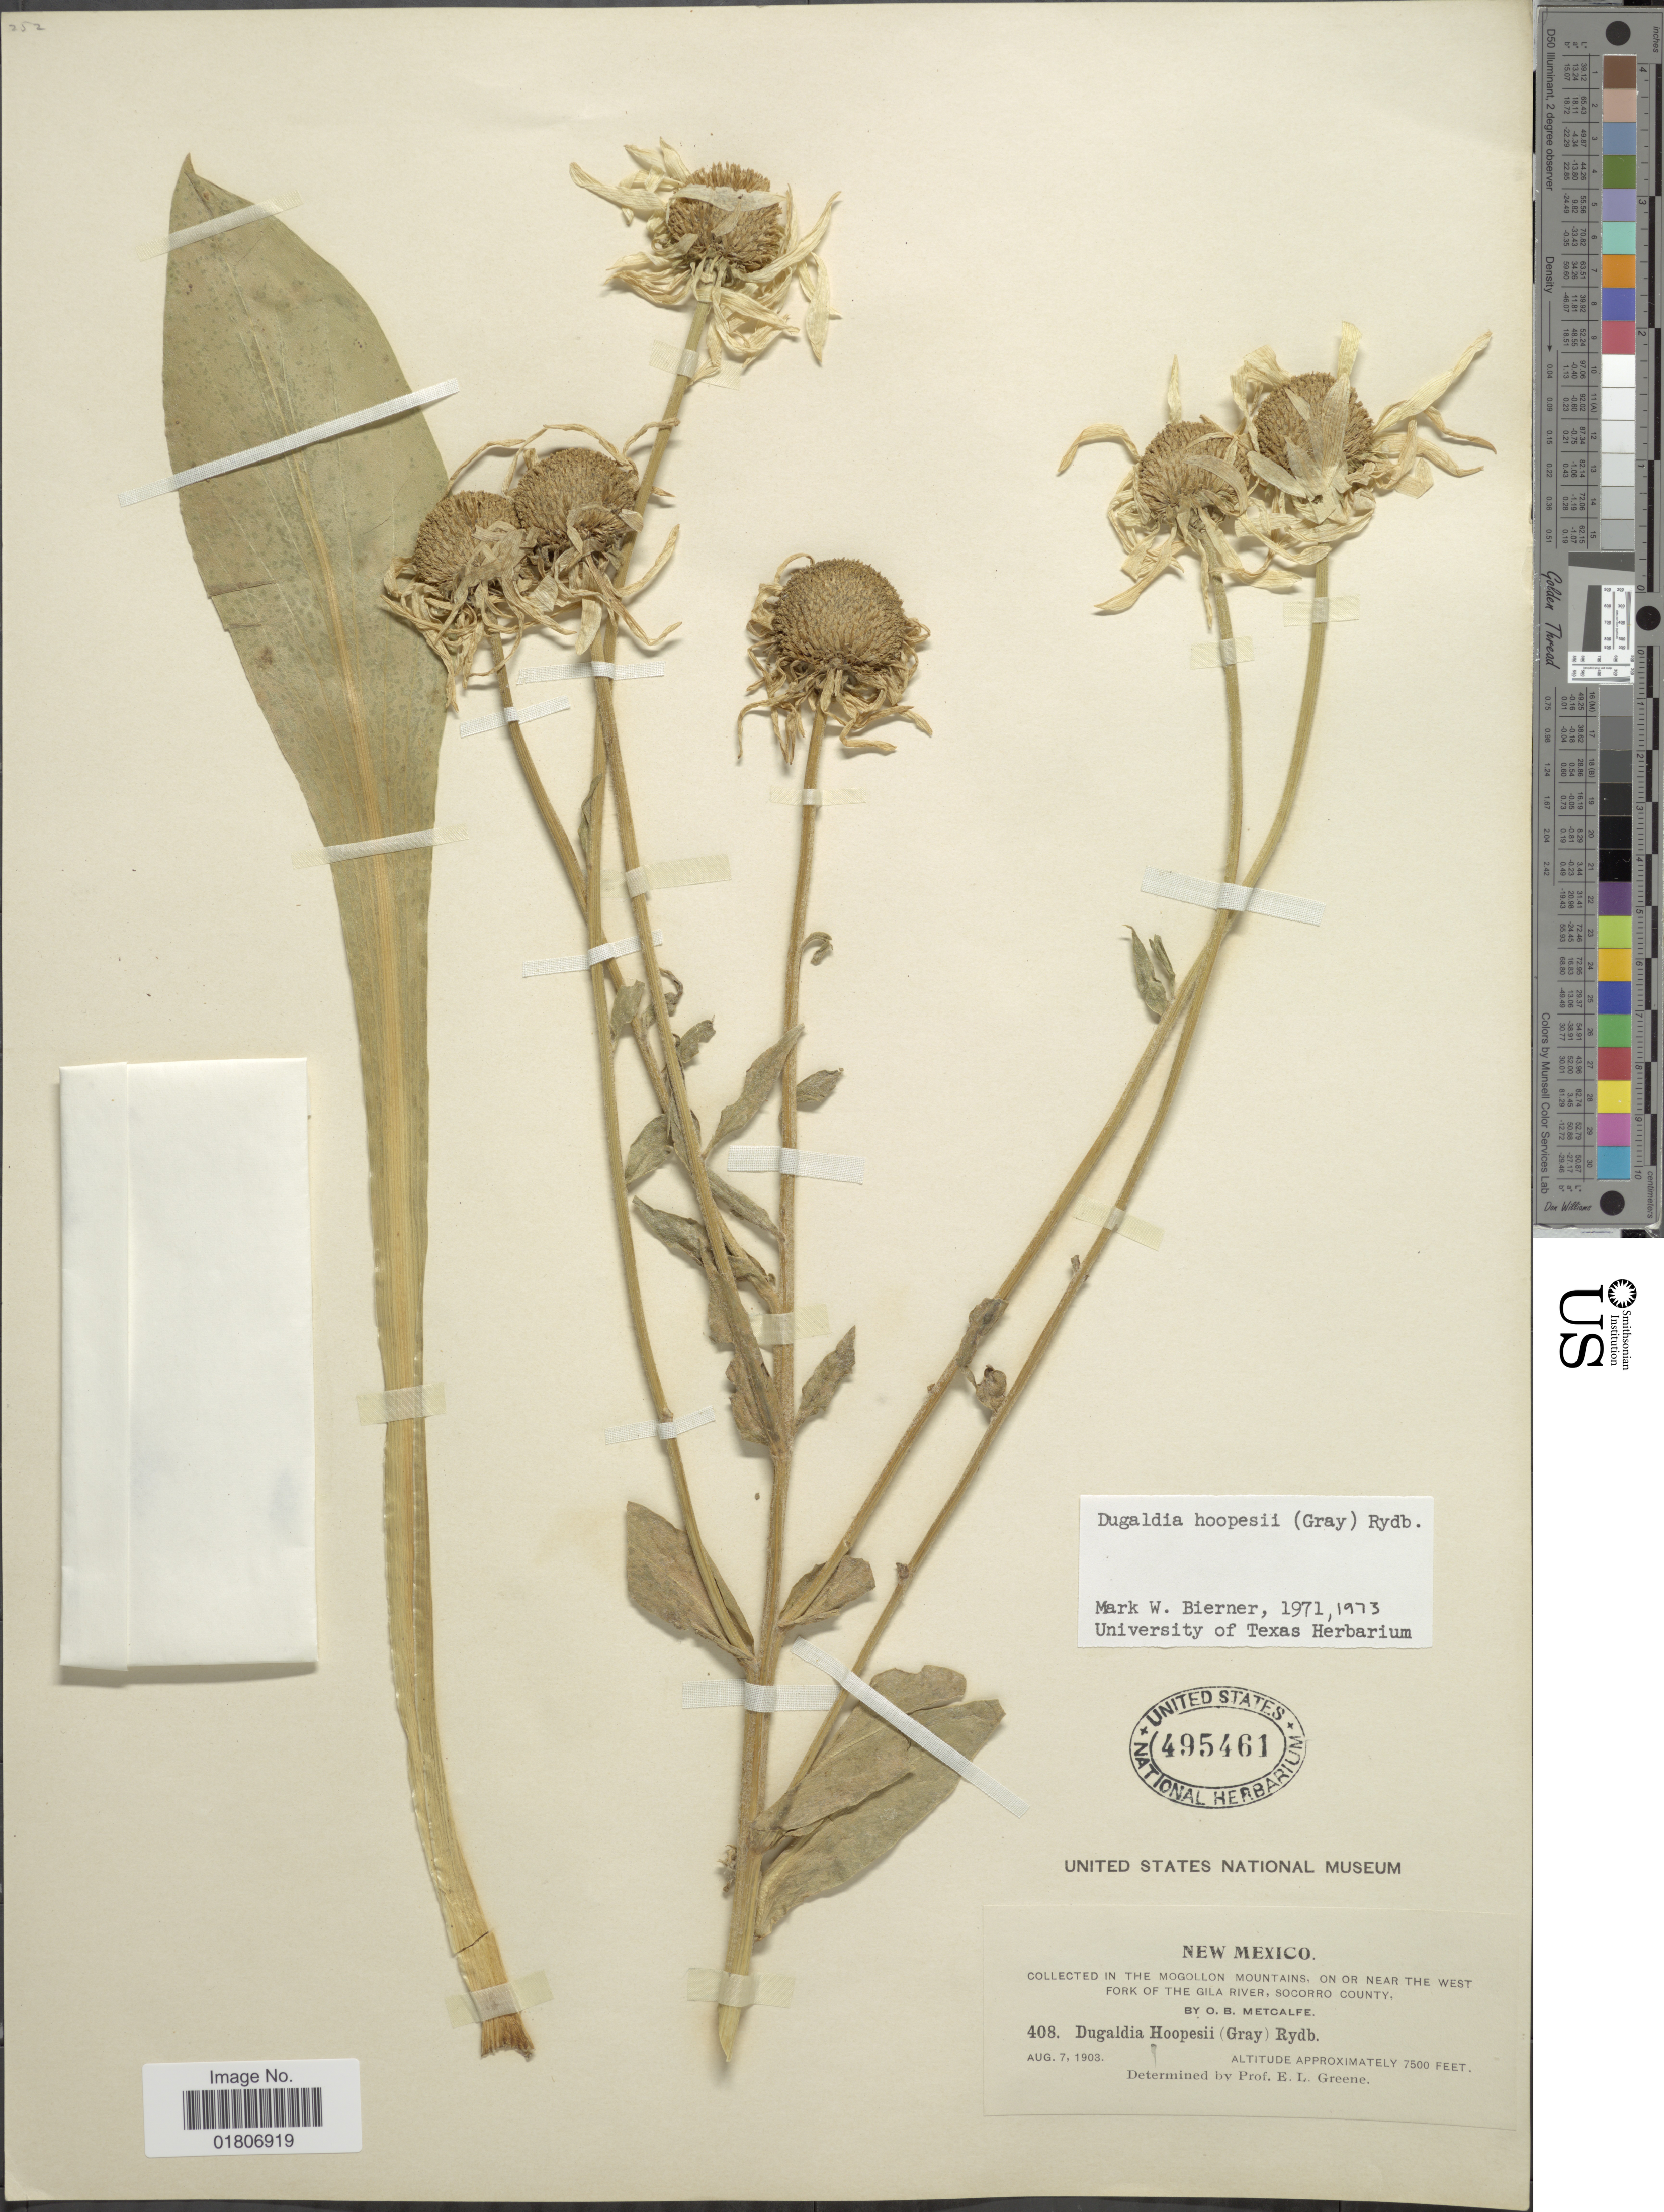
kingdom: Plantae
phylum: Tracheophyta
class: Magnoliopsida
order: Asterales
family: Asteraceae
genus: Dugaldia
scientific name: Dugaldia hoopesii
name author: (A. Gray) Rydb.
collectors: O. B. Metcalfe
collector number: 408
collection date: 1903-08-07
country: United States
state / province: New Mexico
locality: The Mogollon Mountains, on or near the West Fork of the Gila River, Socorro County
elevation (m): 2286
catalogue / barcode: US 495461